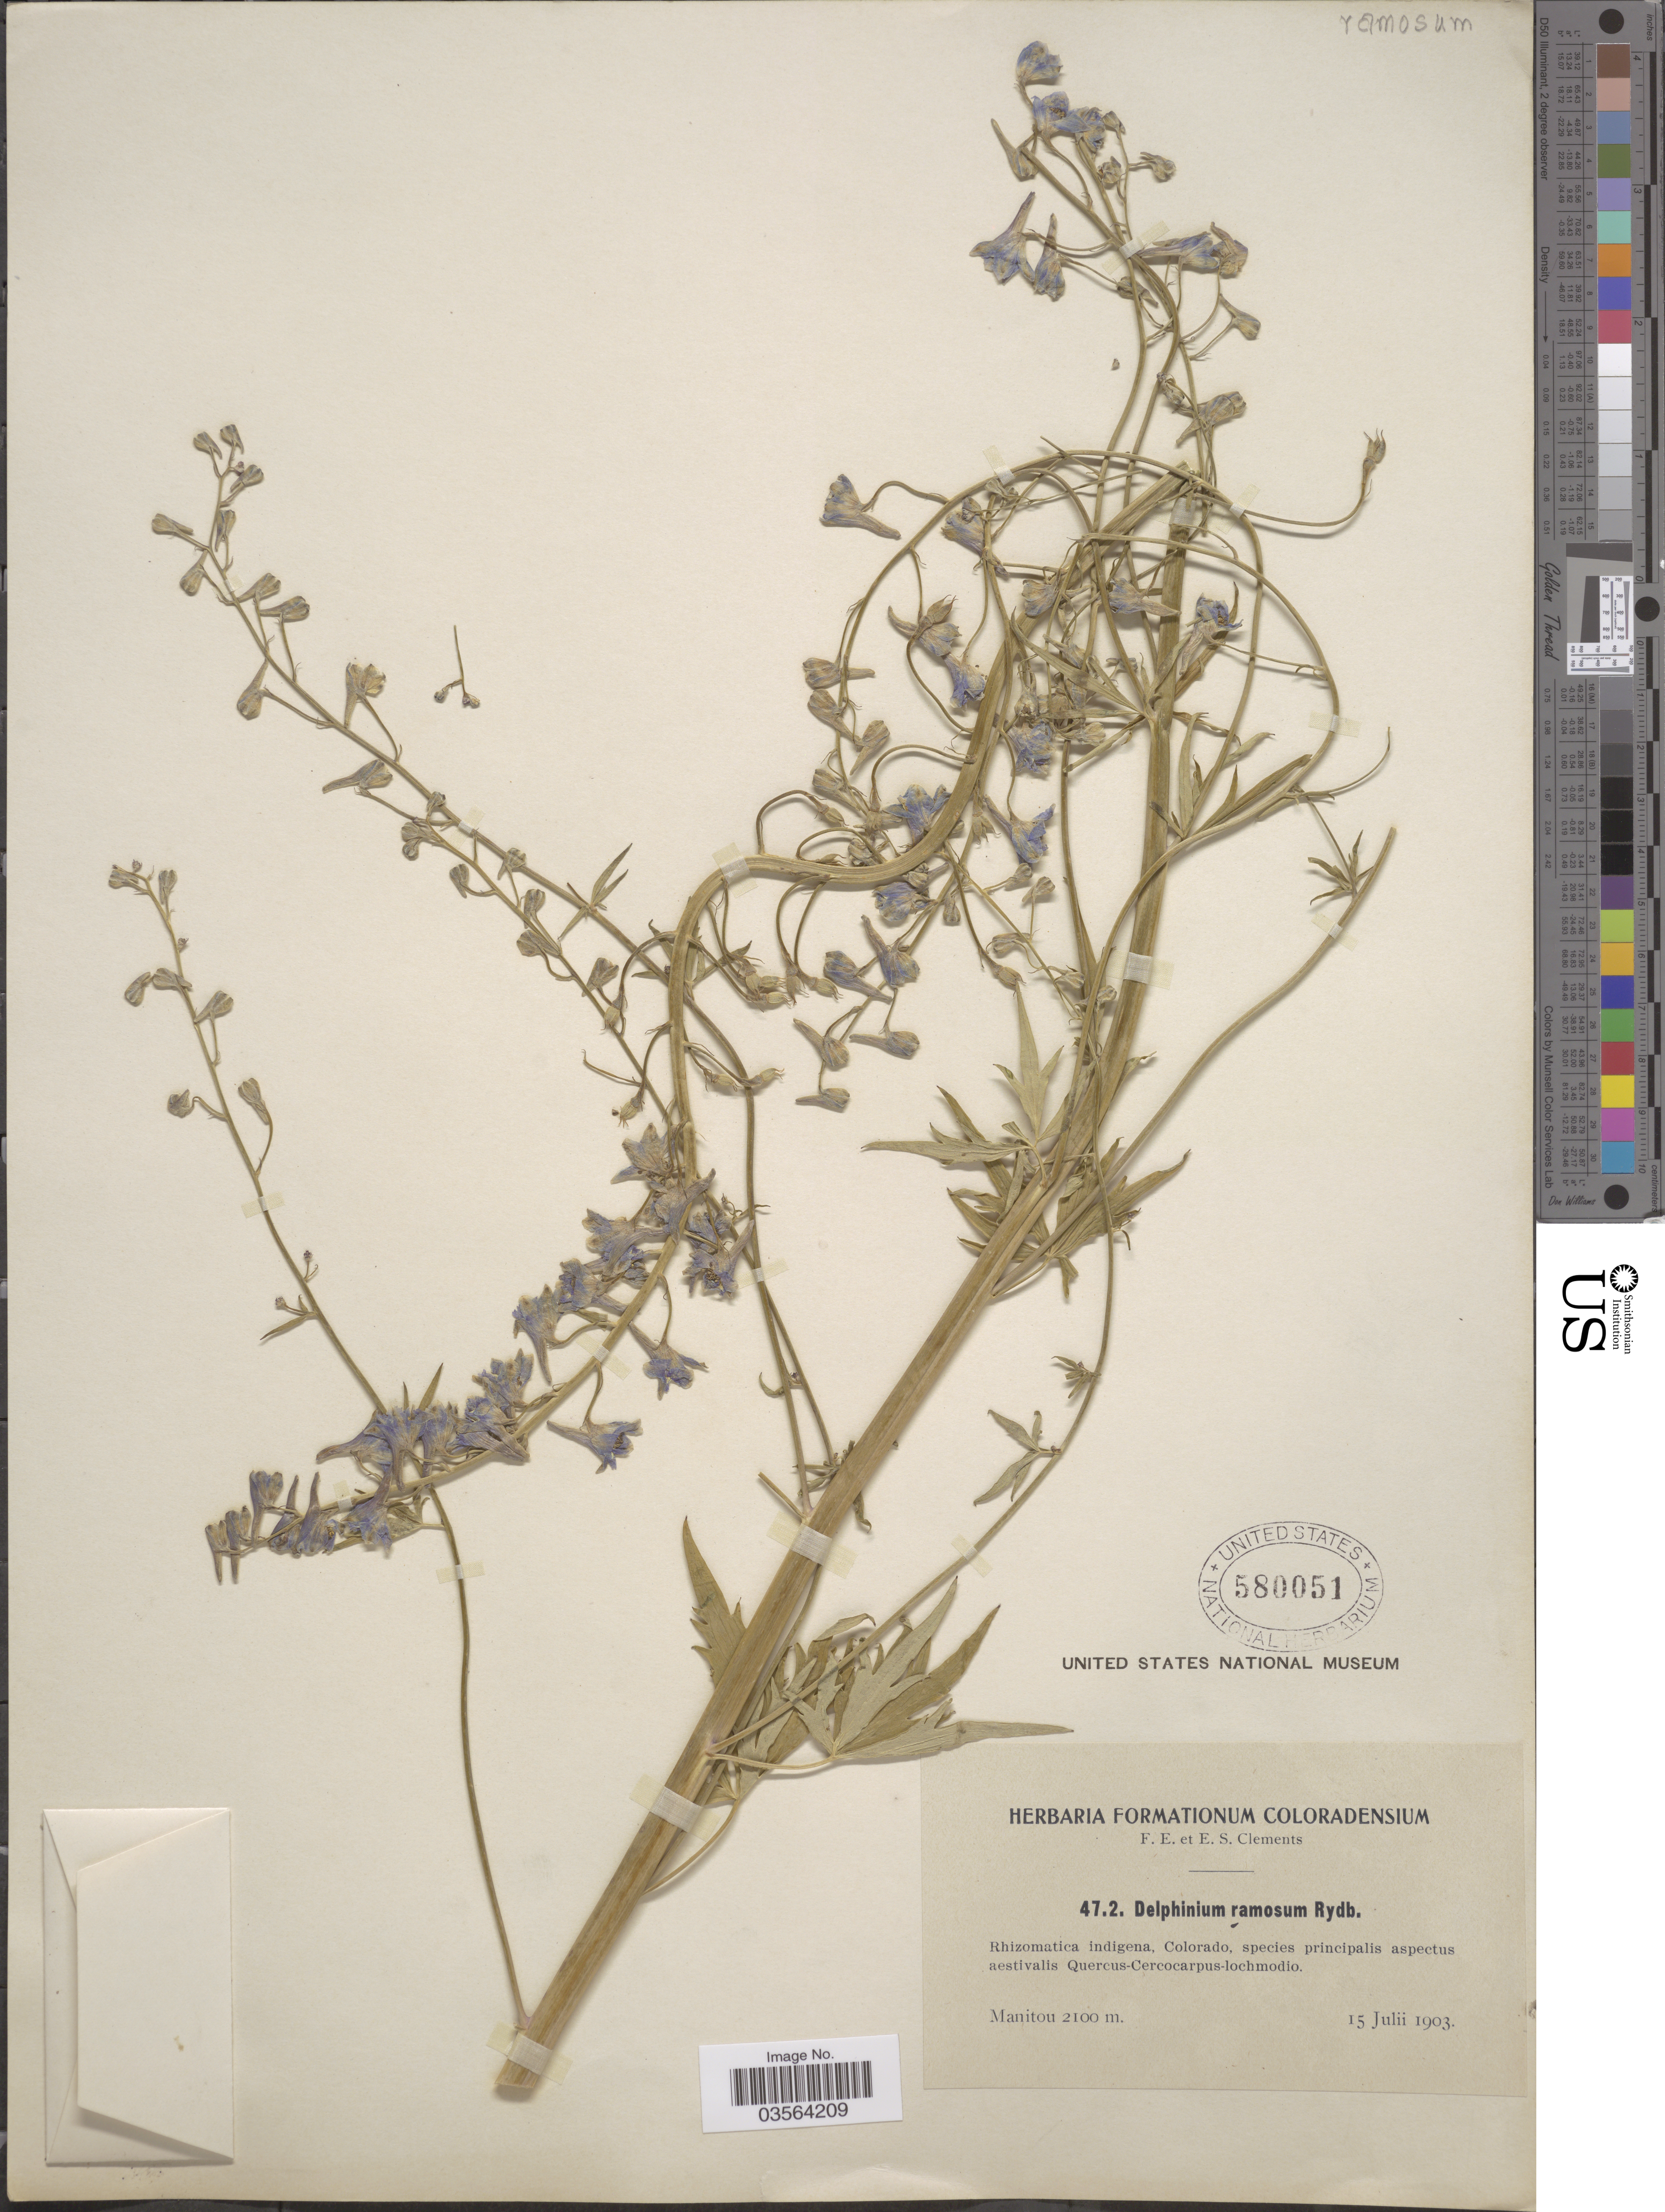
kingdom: Plantae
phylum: Tracheophyta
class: Magnoliopsida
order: Ranunculales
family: Ranunculaceae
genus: Delphinium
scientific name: Delphinium ramosum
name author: Rydb.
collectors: F. E. Clements & E. S. Clements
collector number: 47.2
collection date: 1903-07-15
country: United States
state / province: Colorado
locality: Manitou.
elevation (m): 2100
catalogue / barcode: US 580051